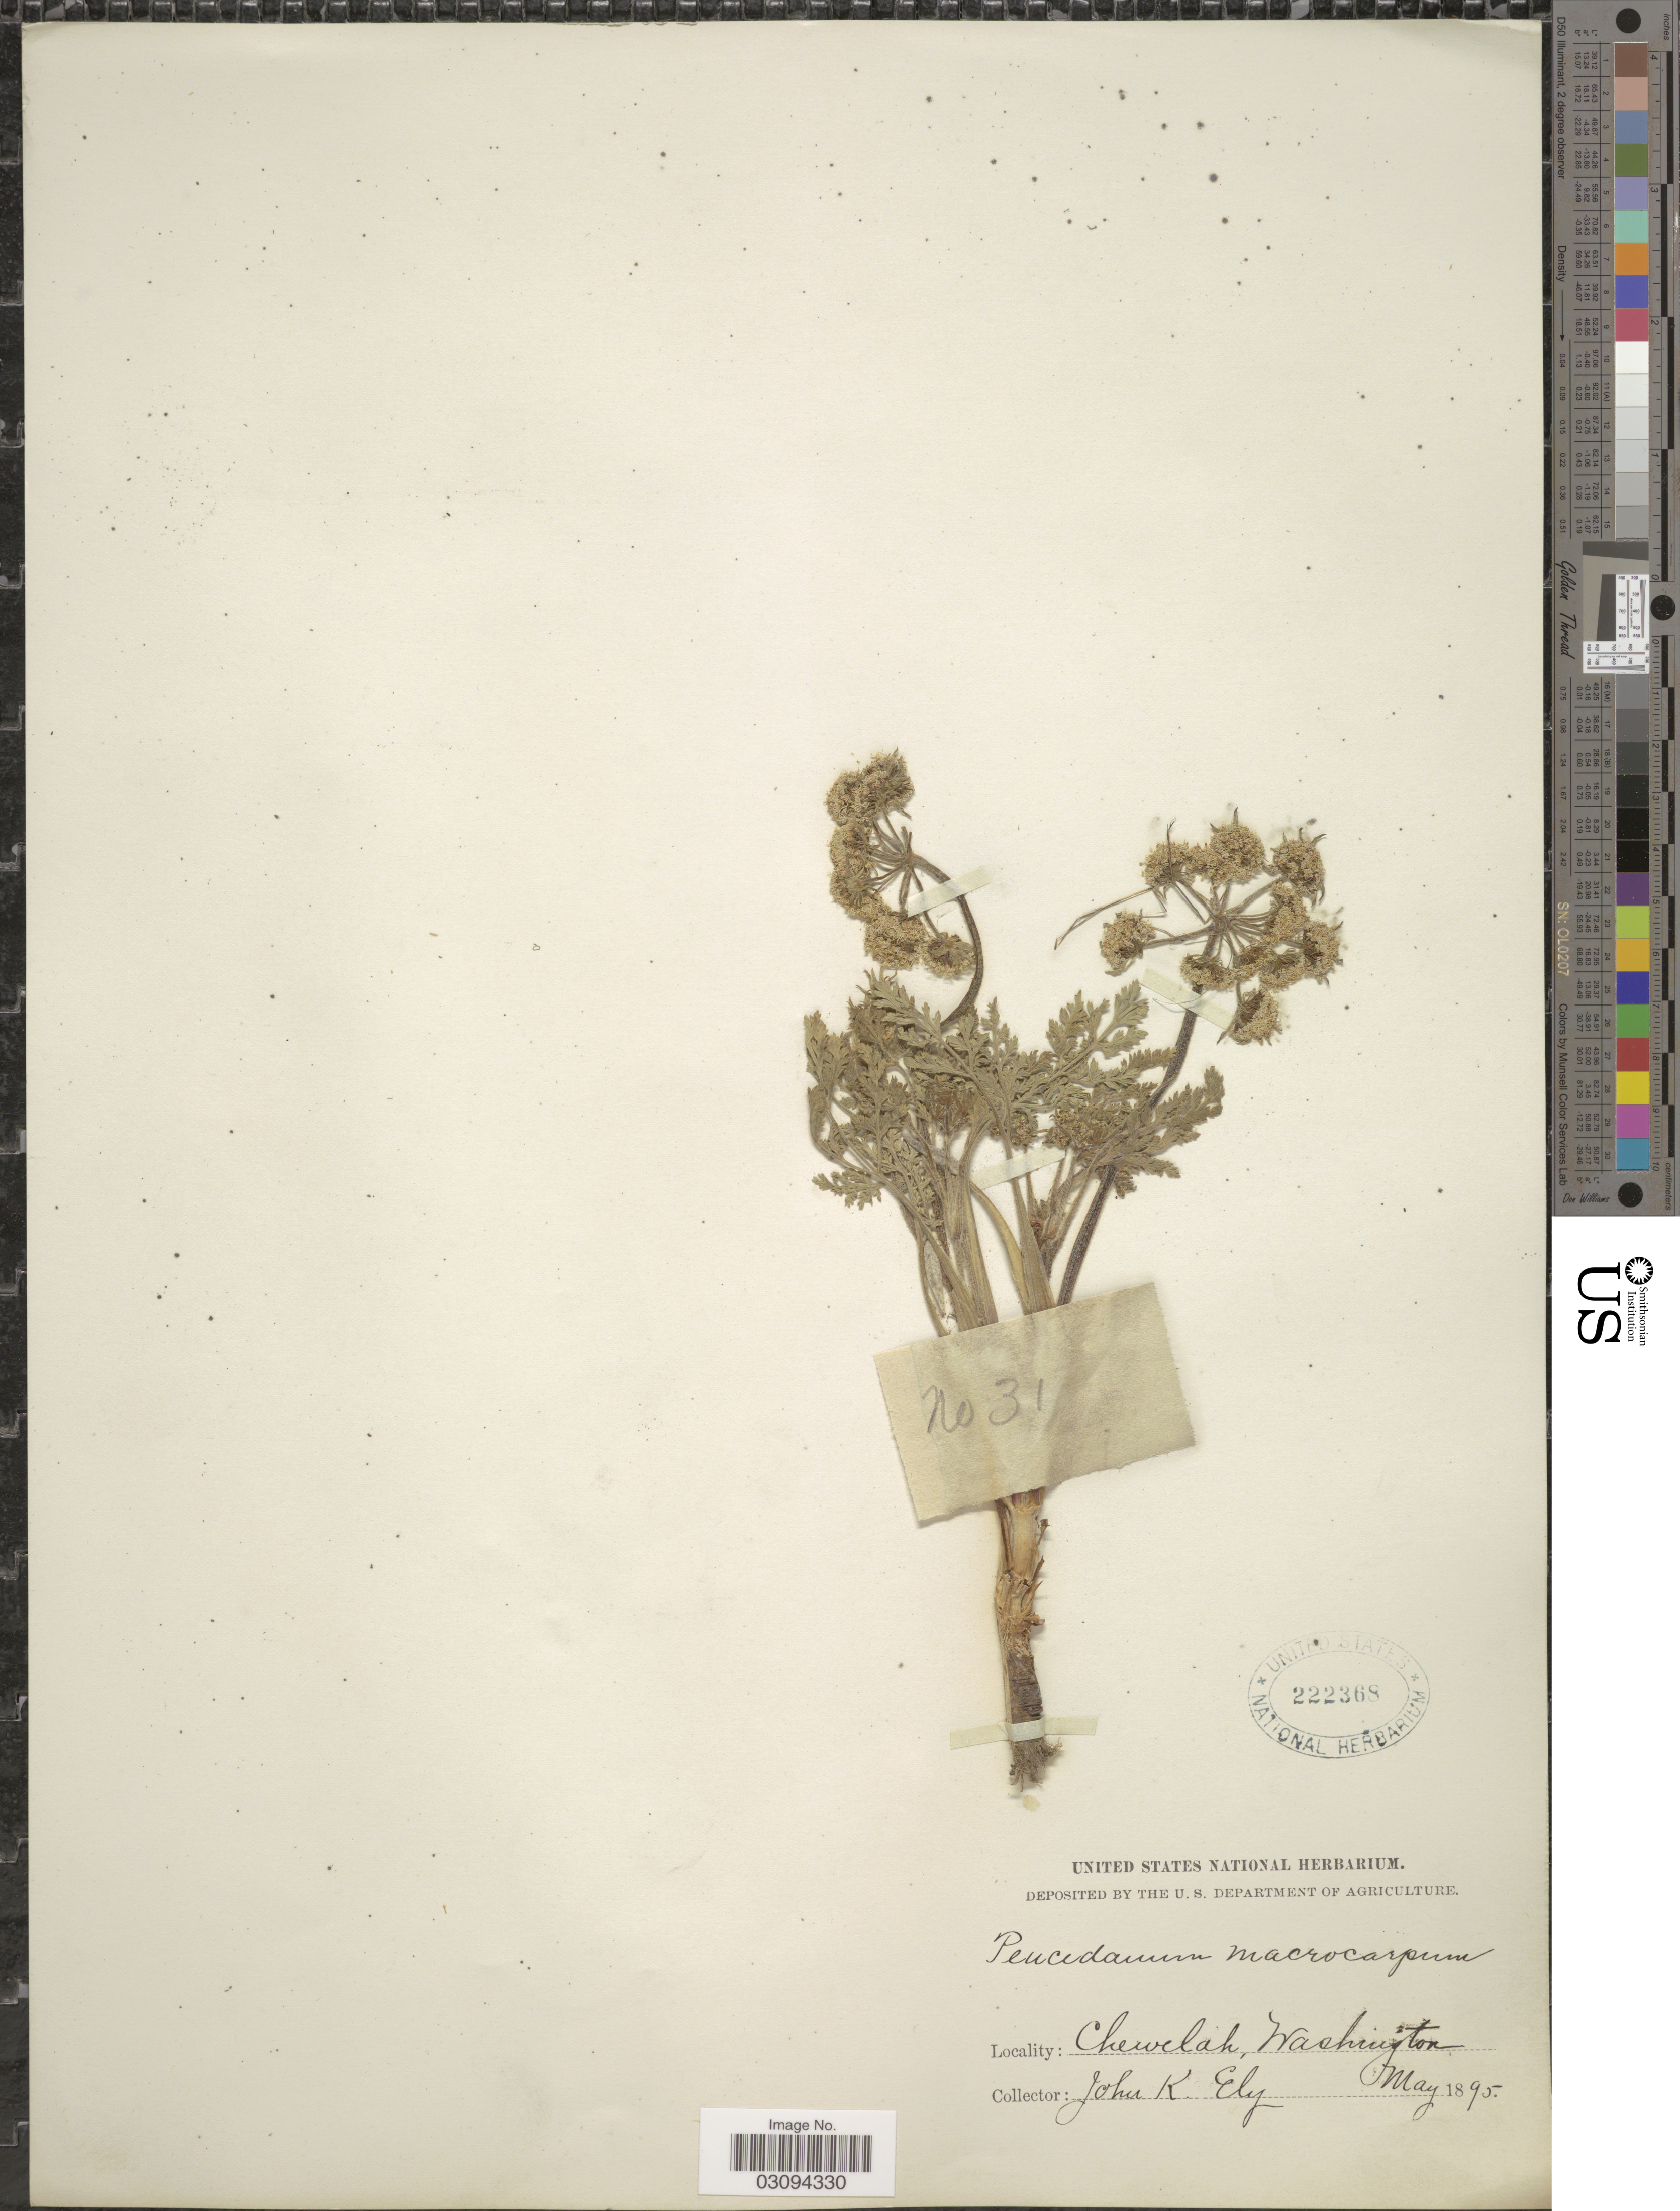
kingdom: Plantae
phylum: Tracheophyta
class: Magnoliopsida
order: Apiales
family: Apiaceae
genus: Lomatium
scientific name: Lomatium macrocarpum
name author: (Hook. et al.) J.M. Coult. & Rose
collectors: J. Ely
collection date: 1895-05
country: United States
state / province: Washington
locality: Chewelah.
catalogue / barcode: US 222368